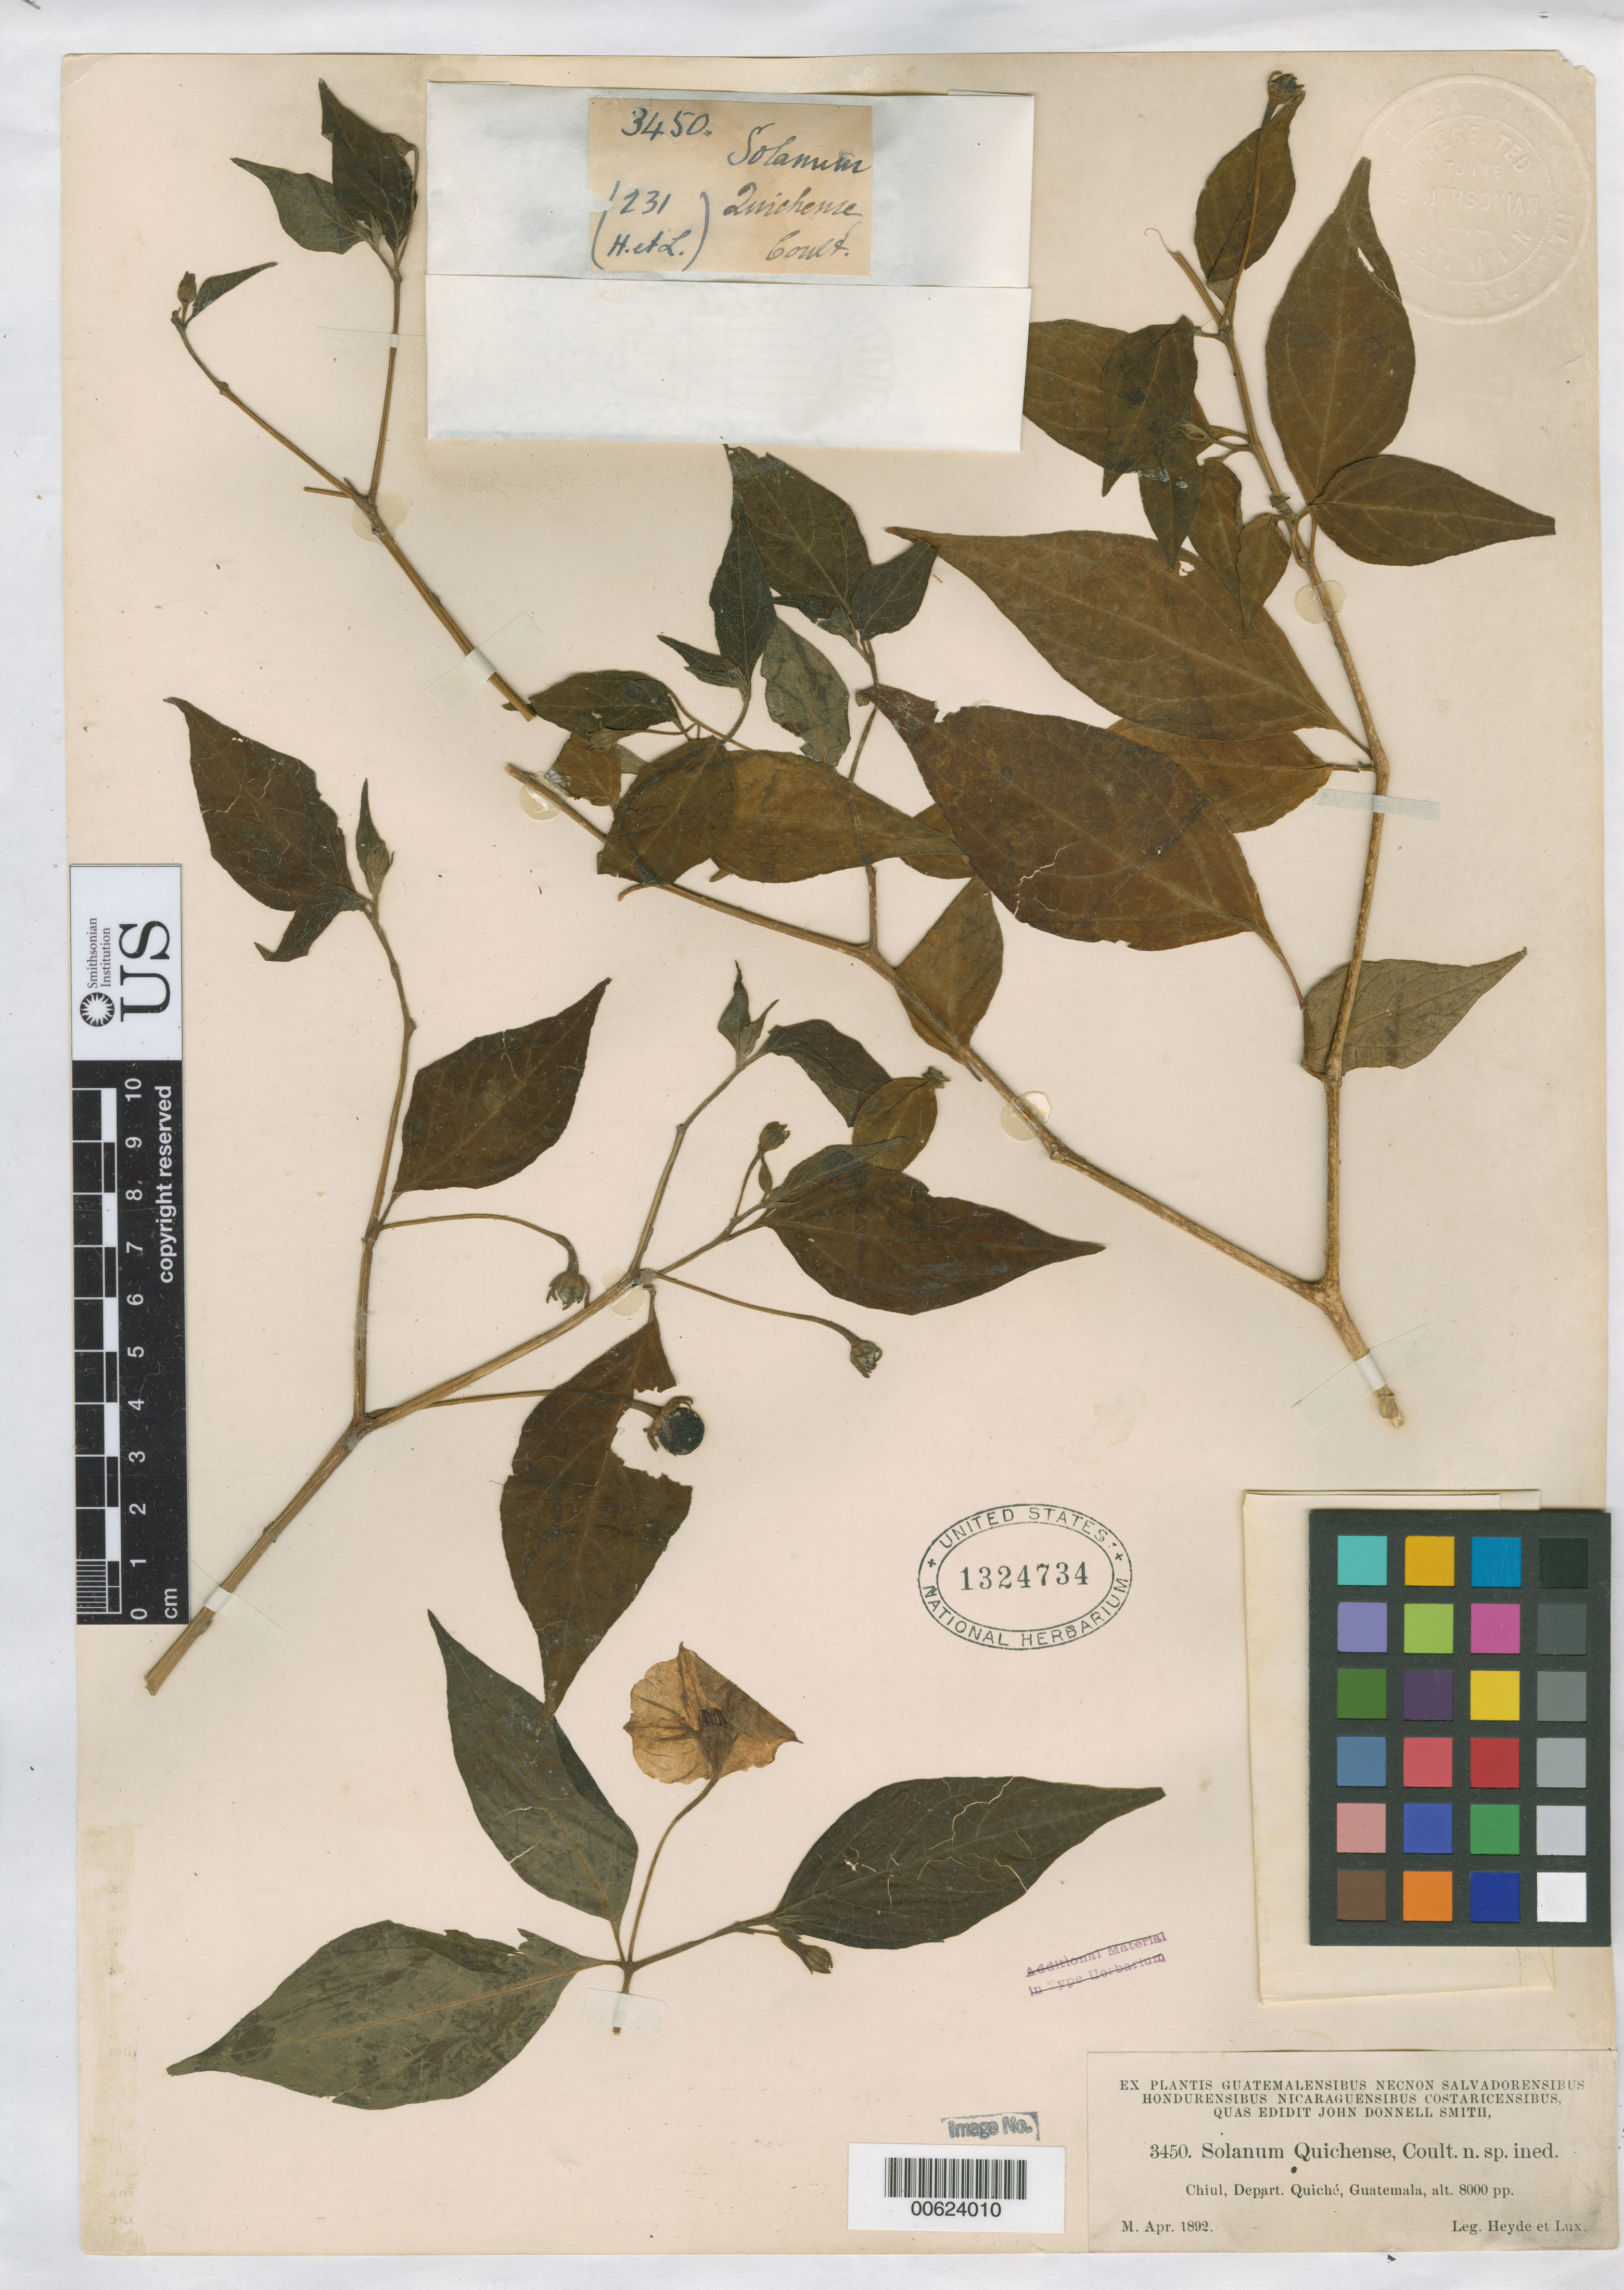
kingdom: Plantae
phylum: Tracheophyta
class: Magnoliopsida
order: Solanales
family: Solanaceae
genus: Solanum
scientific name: Solanum quichense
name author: J.M. Coult. & Donn. Sm. in Donn. Sm.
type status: Type Collection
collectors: E. T. Heyde & E. Lux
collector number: J.D.S. 3450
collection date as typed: Apr 1892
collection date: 1892-04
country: Guatemala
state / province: El Quiché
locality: Chiul, Depart. Quiché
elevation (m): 2438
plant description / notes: This specimen (USNH 1324734) ex John Donnell Smith herbarium, may be the holotype.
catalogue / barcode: US 1324734